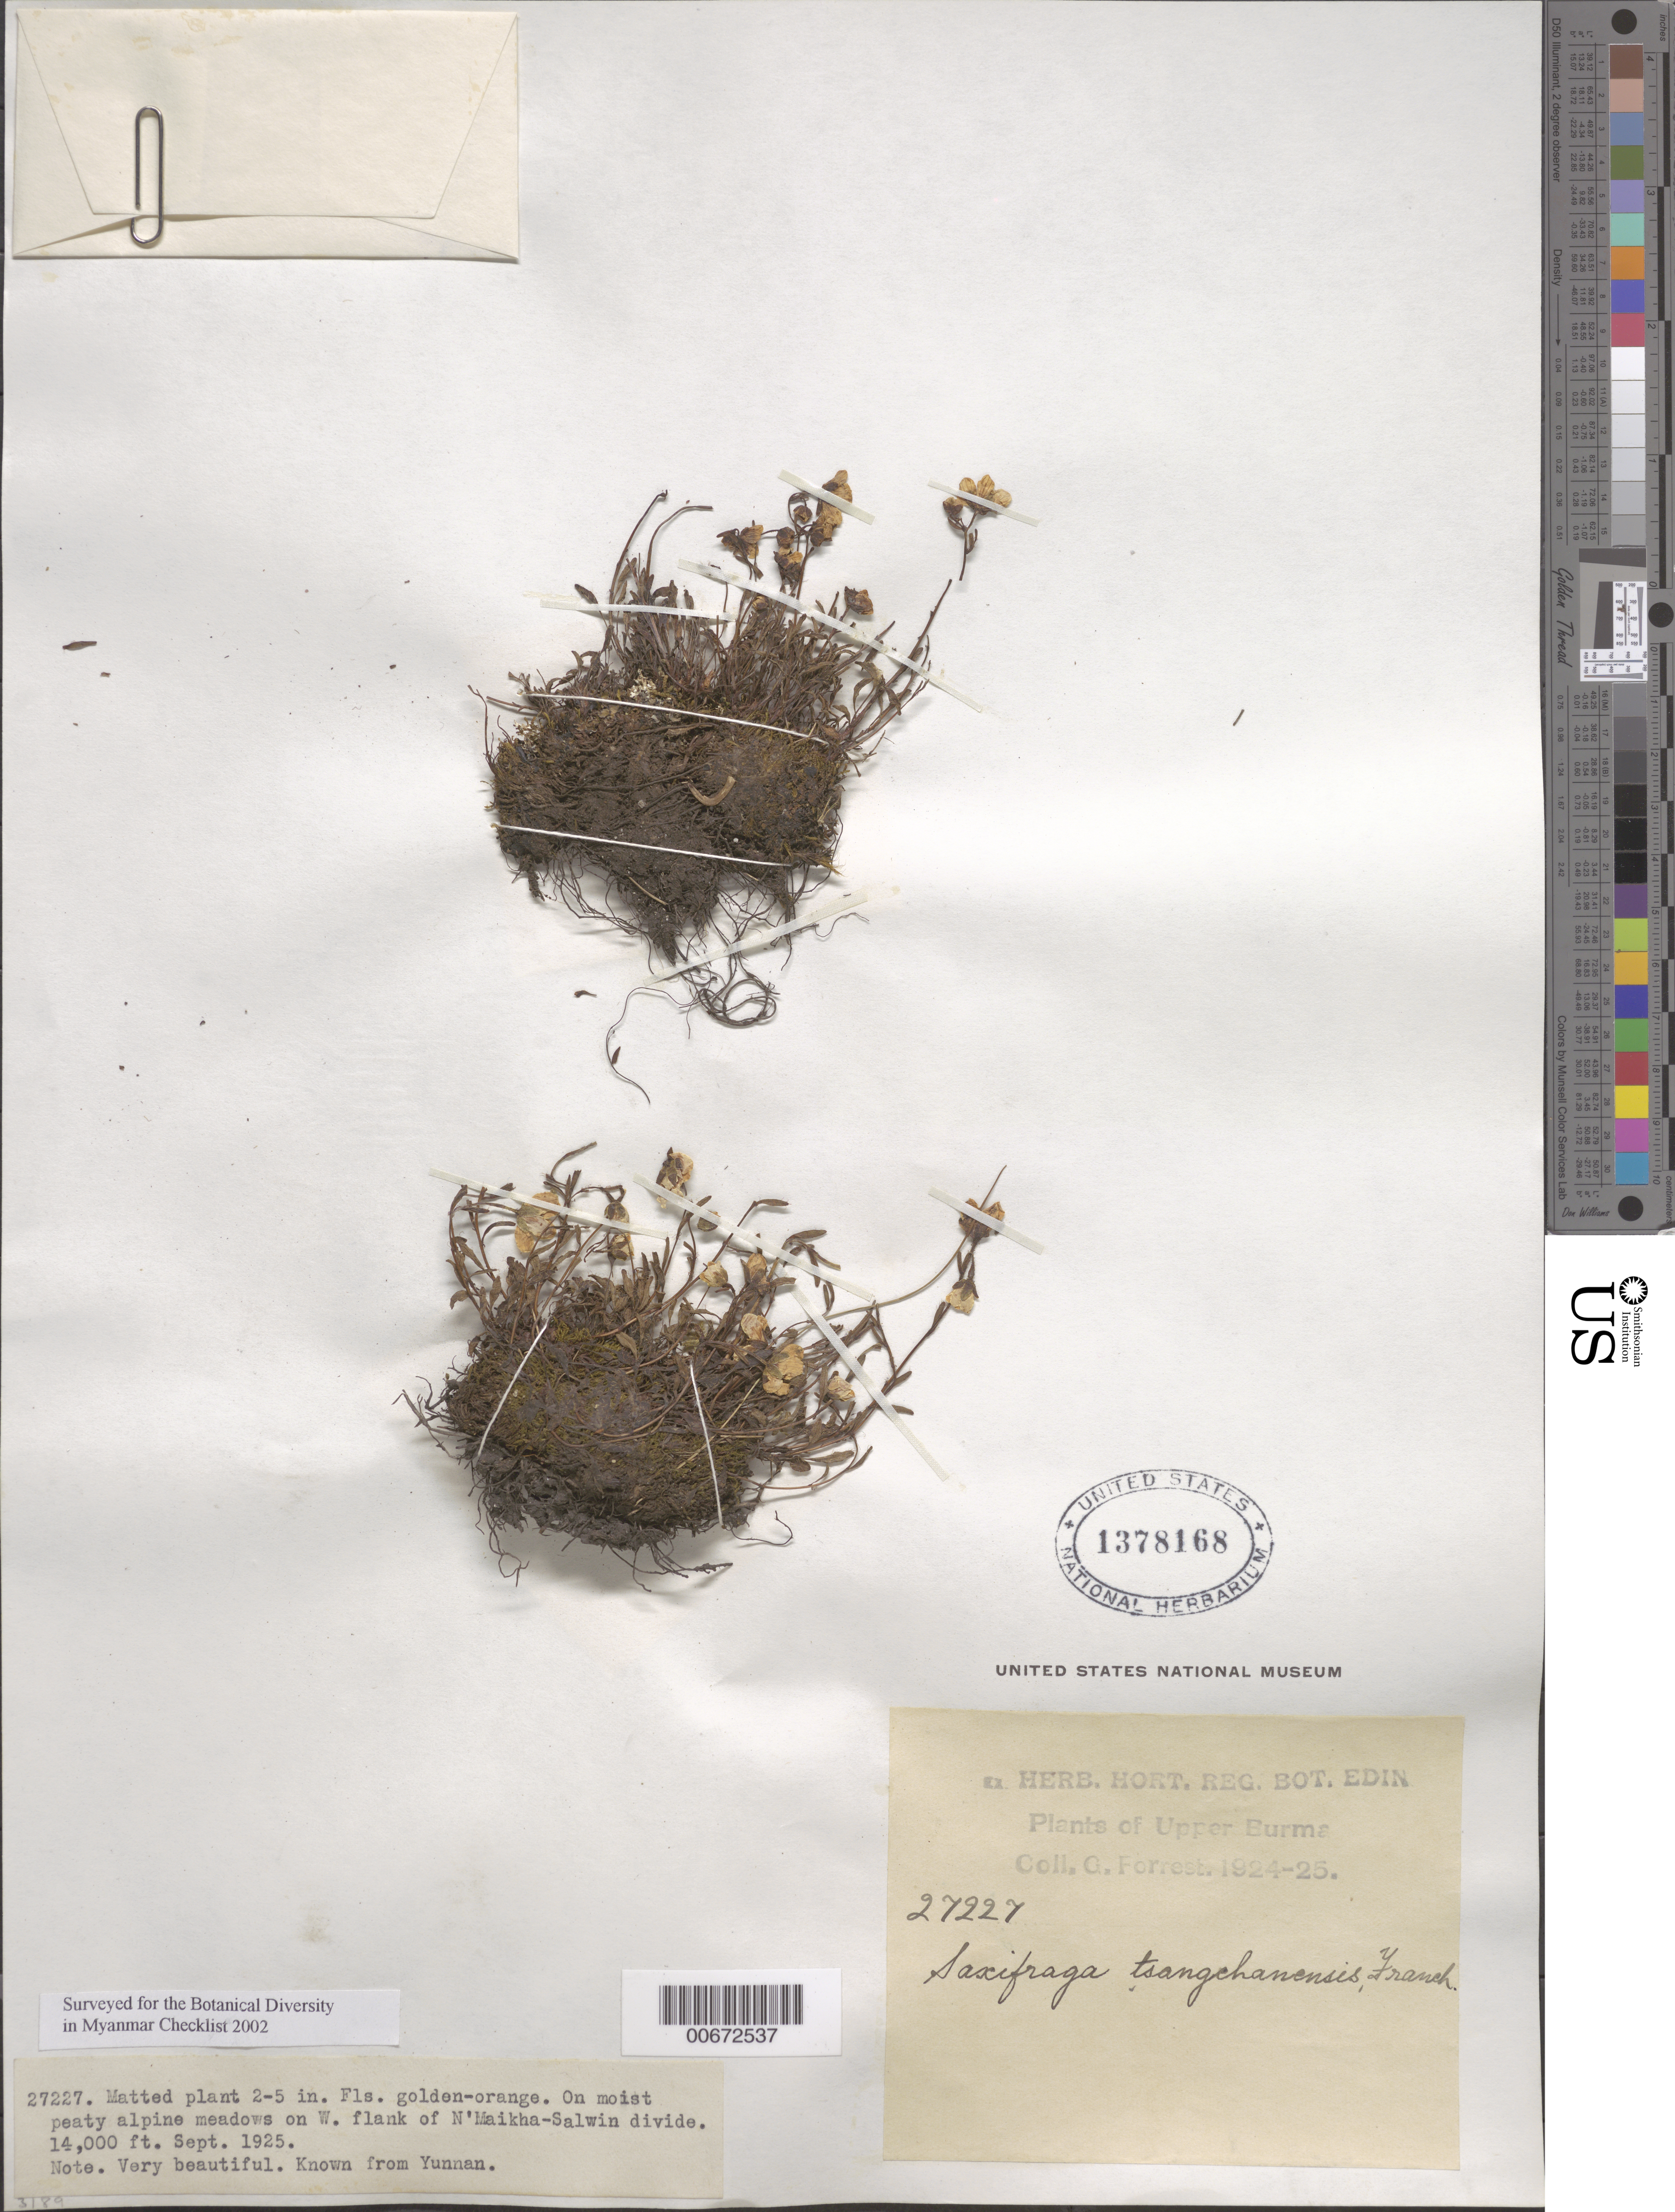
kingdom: Plantae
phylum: Tracheophyta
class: Magnoliopsida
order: Saxifragales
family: Saxifragaceae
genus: Saxifraga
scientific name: Saxifraga tsangchanensis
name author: Franch.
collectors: G. Forrest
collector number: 27227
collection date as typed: Sep 1925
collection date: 1925-09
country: Myanmar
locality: Upper Burma, W flank of N'Maikha-Salwin Divide.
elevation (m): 4267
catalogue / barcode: US 1378168